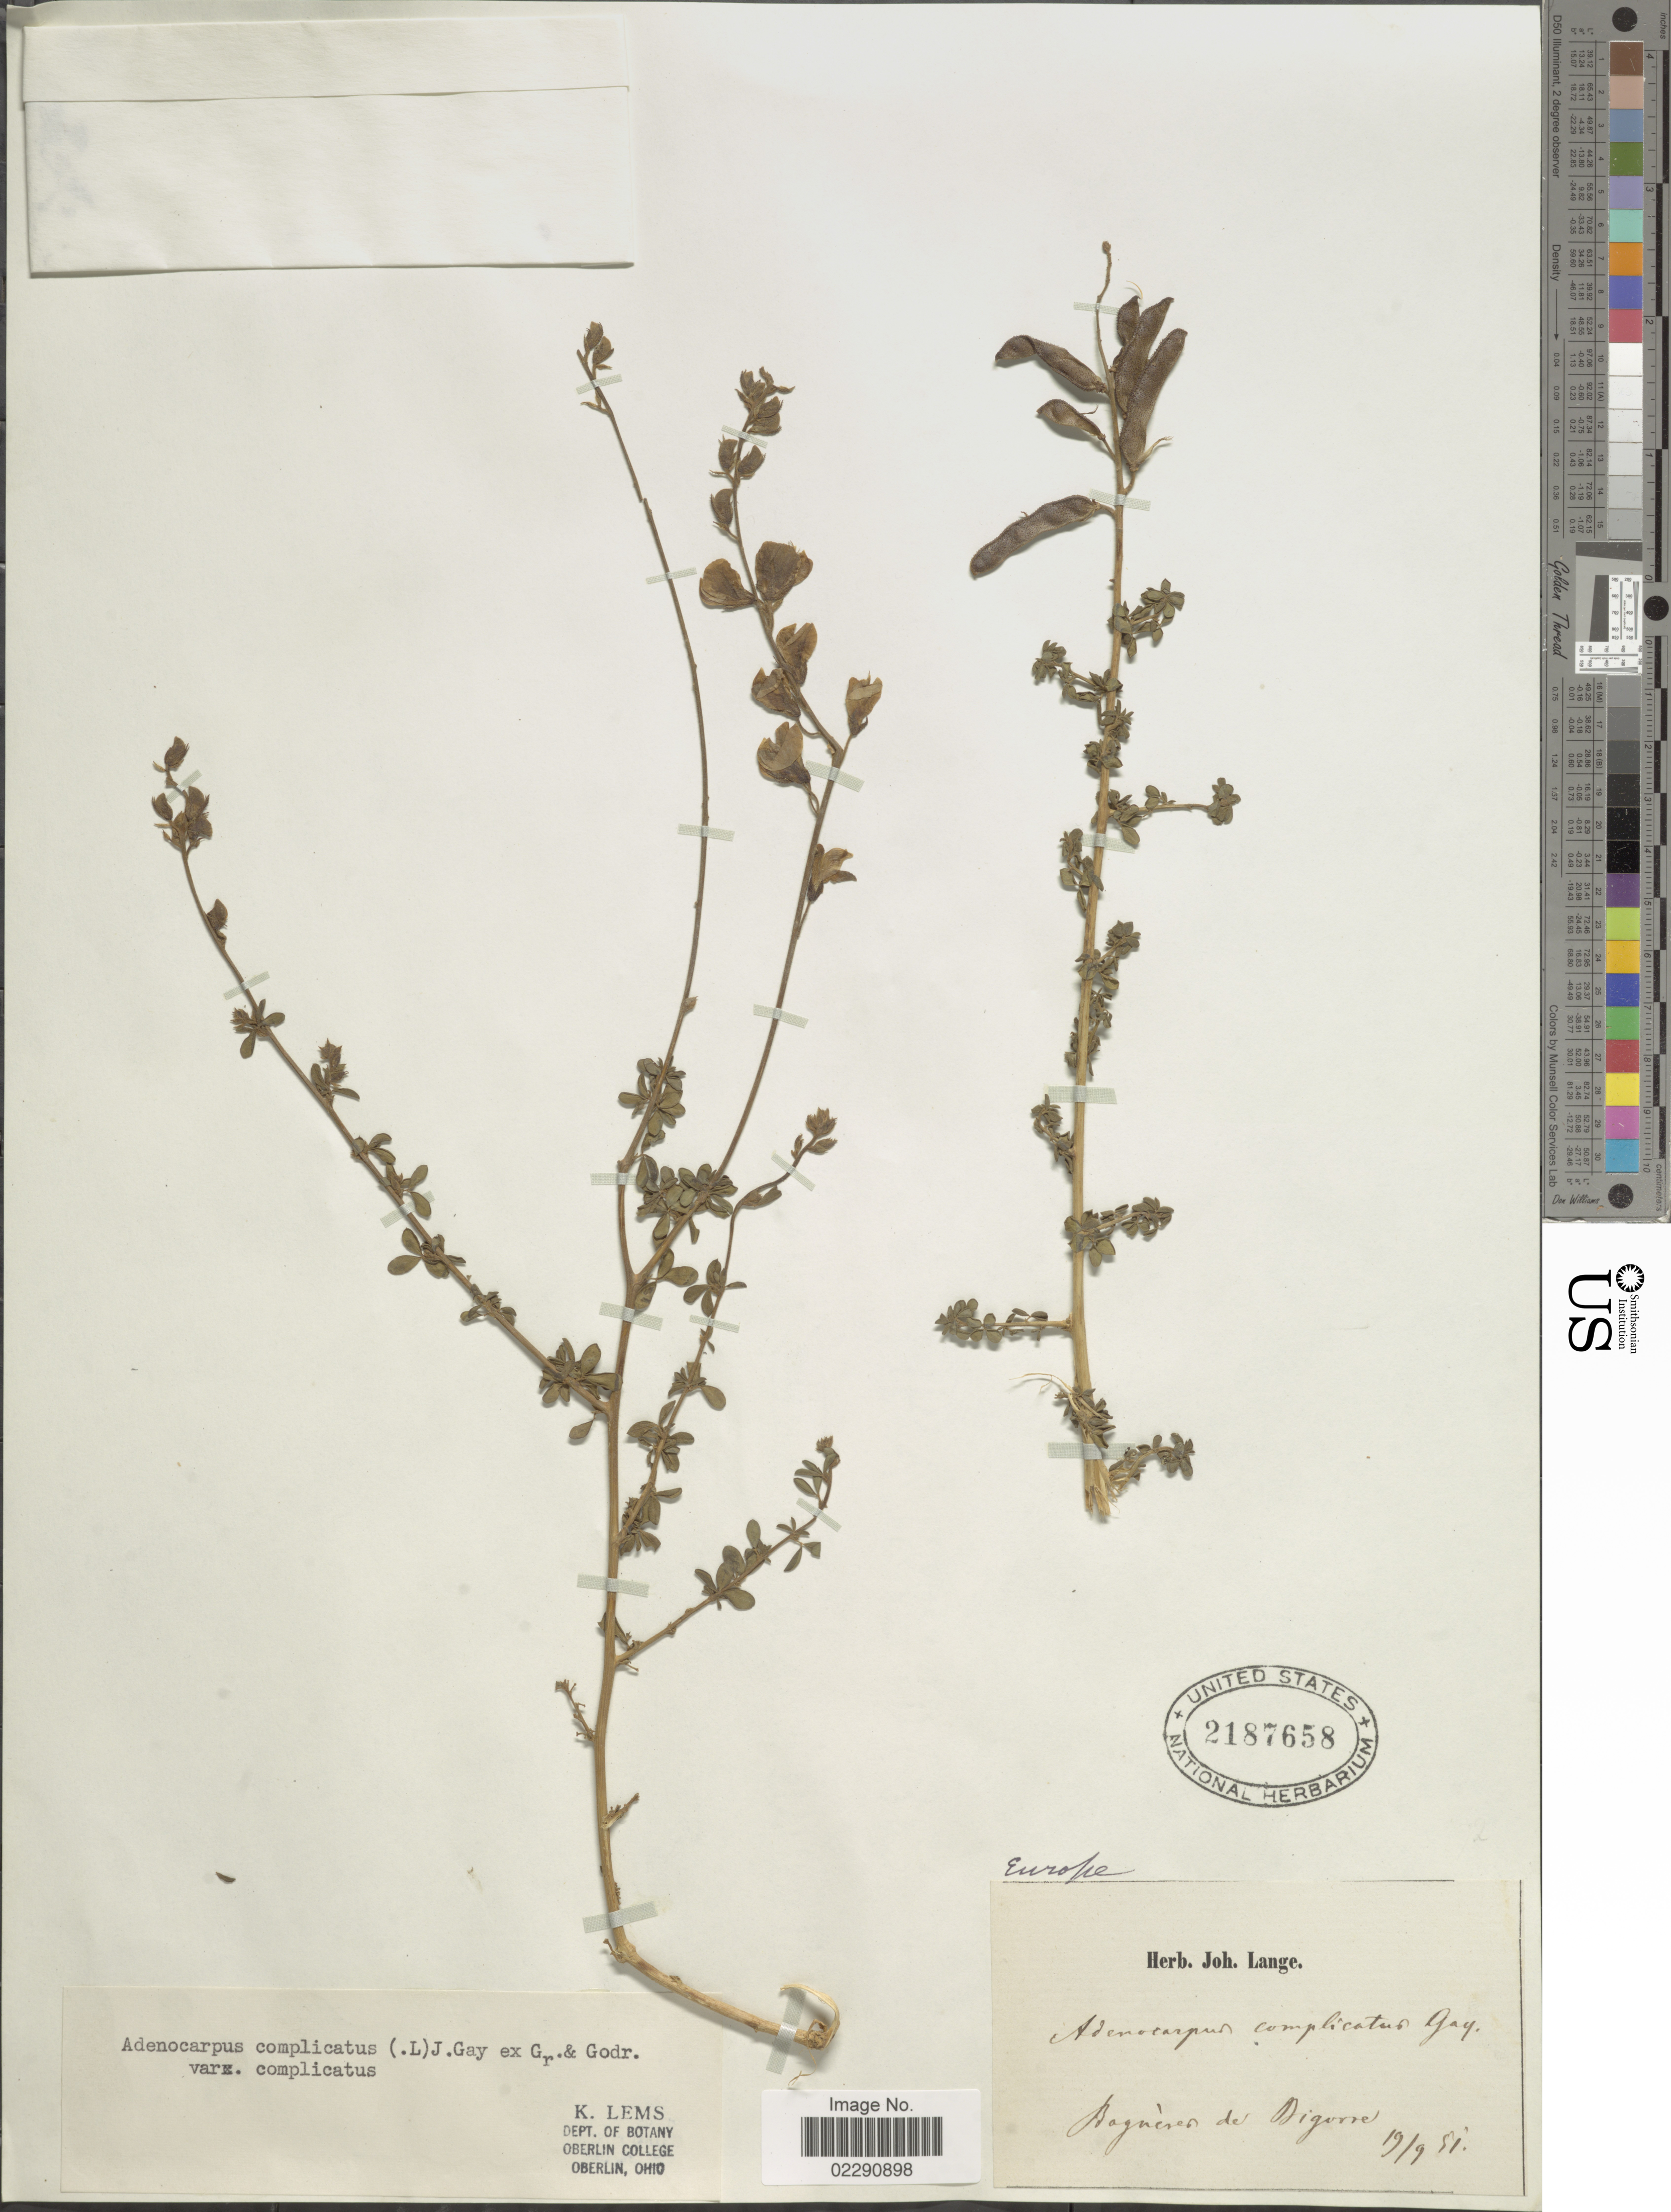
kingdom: Plantae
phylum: Tracheophyta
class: Magnoliopsida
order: Fabales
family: Fabaceae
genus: Adenocarpus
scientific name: Adenocarpus complicatus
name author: J. Gay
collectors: ex herb. Joh. Lange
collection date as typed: Transcribed d/m/y: 19/9/51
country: France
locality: Bagueres de Digorre [interpreted]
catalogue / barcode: US 2187658